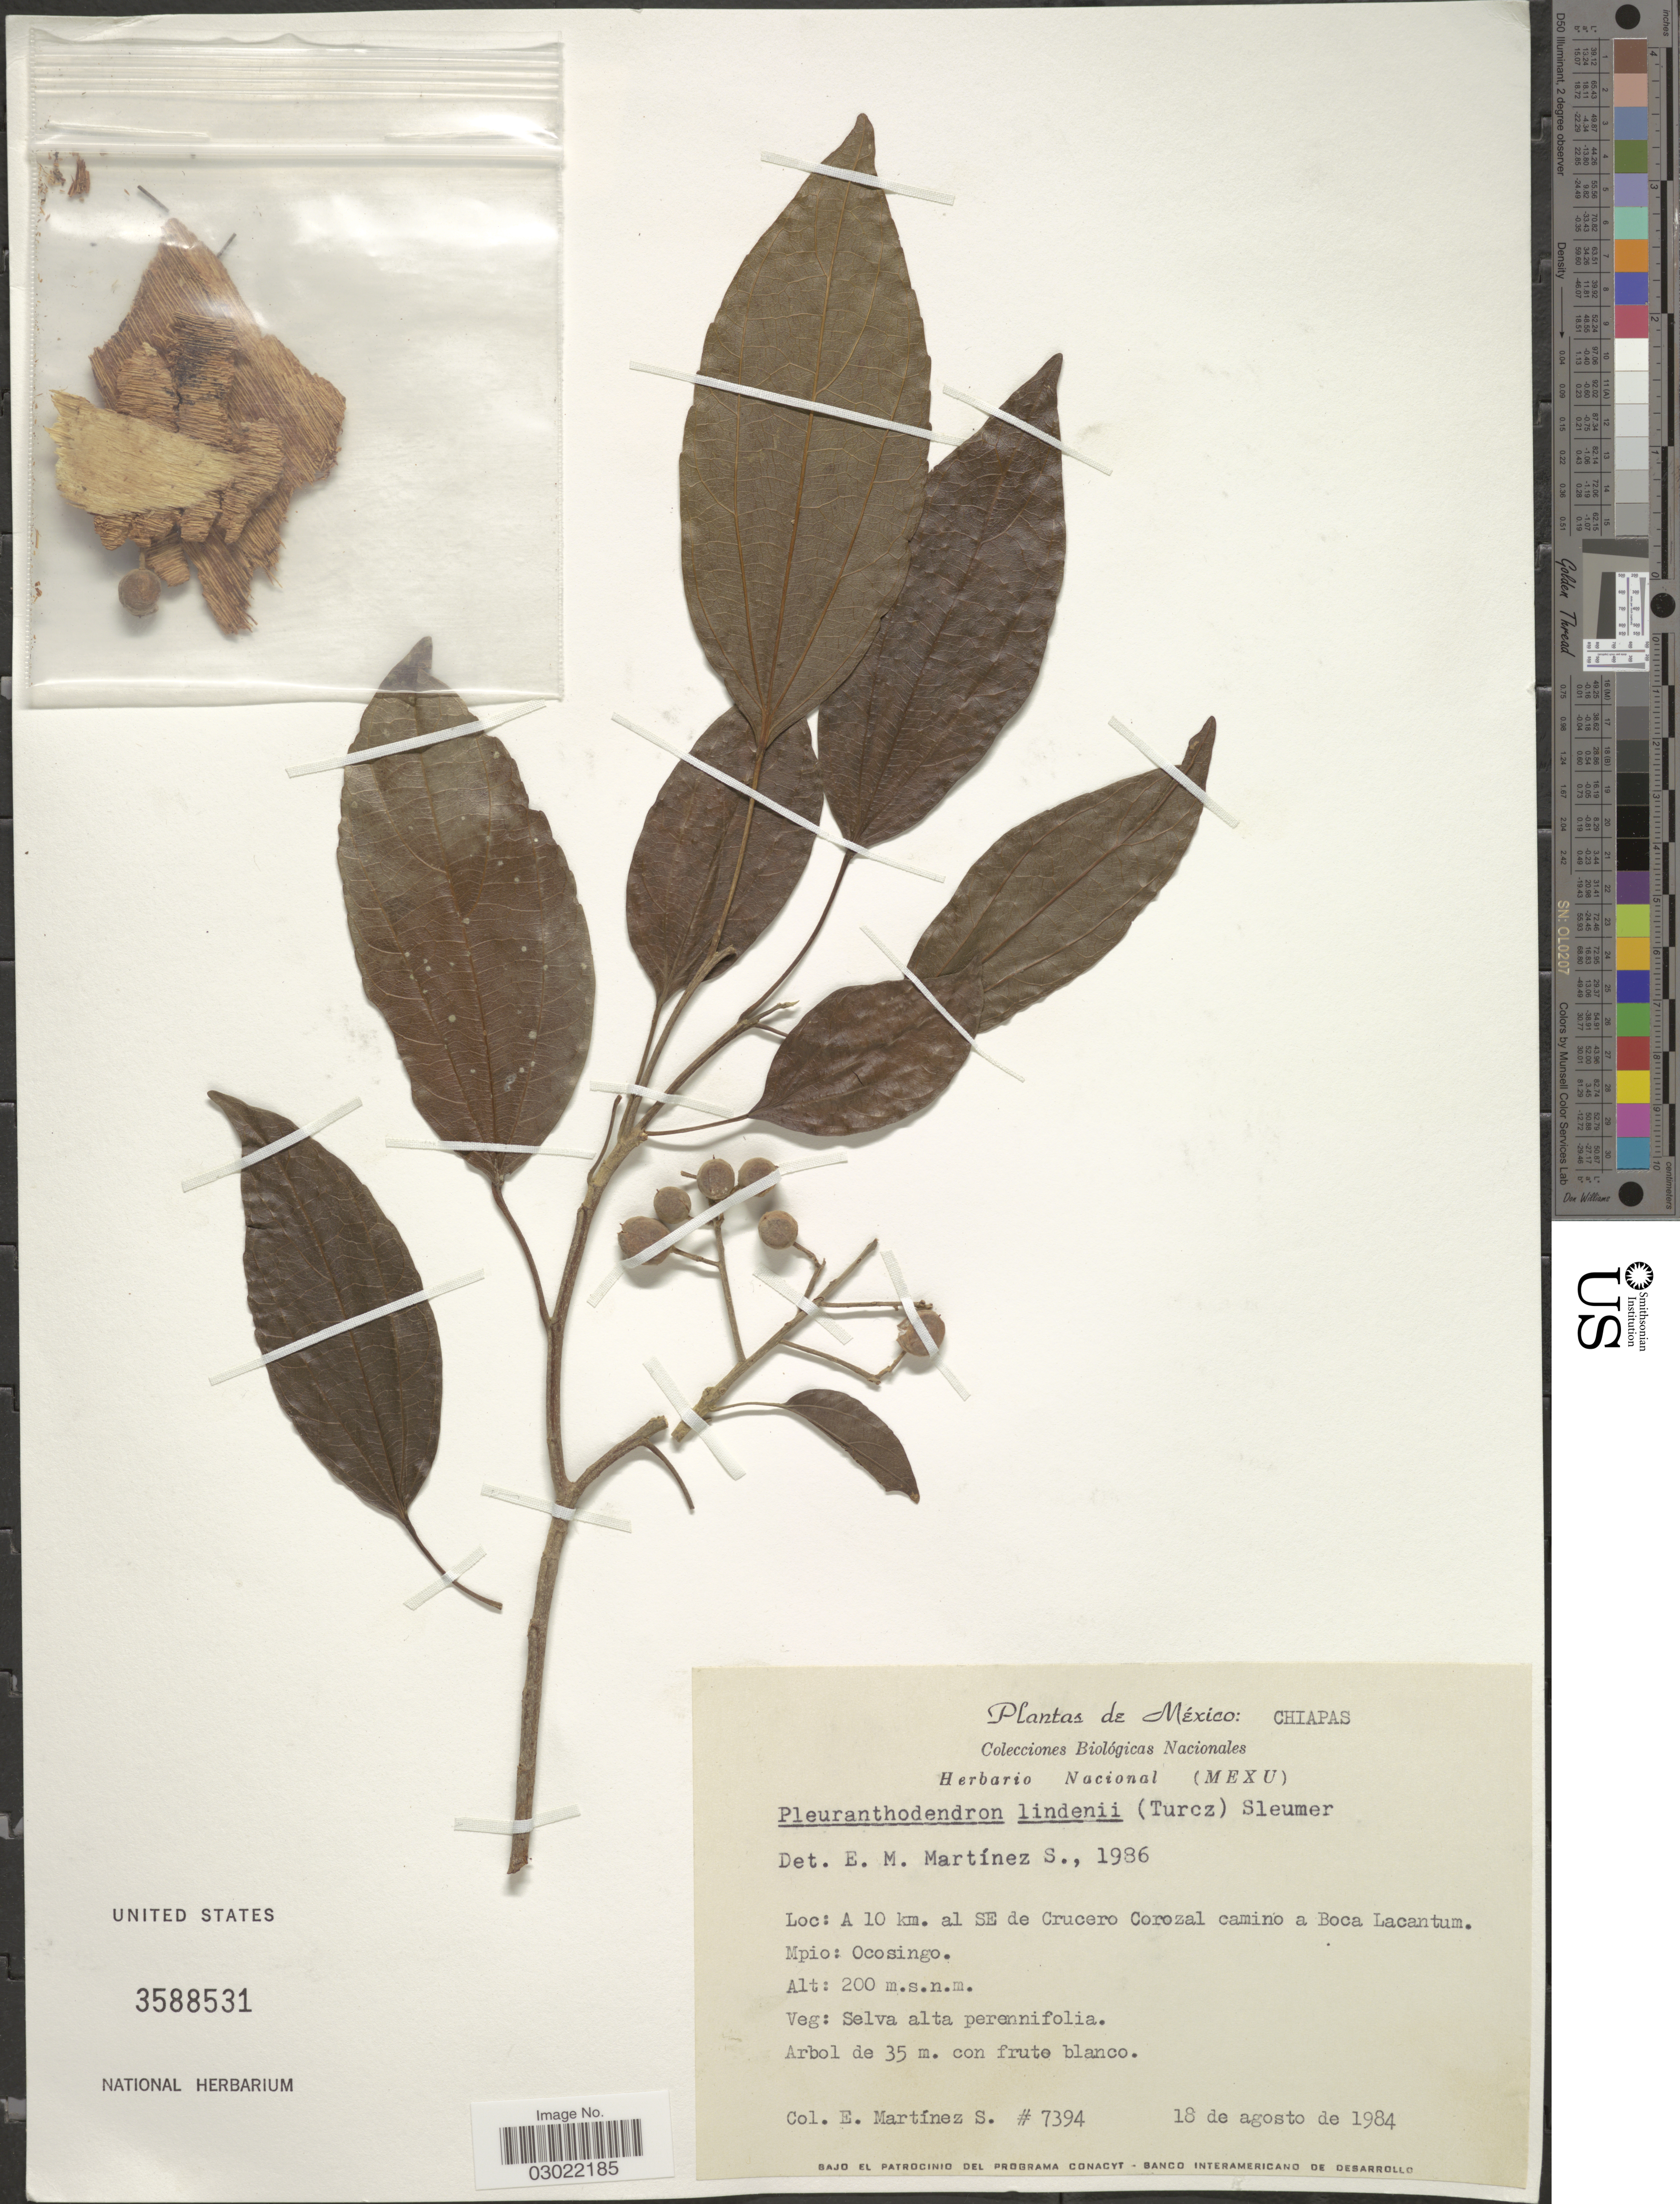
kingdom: Plantae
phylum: Tracheophyta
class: Magnoliopsida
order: Malpighiales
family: Salicaceae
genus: Pleuranthodendron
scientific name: Pleuranthodendron lindenii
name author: (Turcz.) Sleumer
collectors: E. M. Martínez S.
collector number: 7394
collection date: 1984-08-18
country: Mexico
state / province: Chiapas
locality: A 10 km. al SE de Crucero Corozal camino a Boca Lacantum. Mpio: Ocosingo.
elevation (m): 200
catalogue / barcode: US 3588531